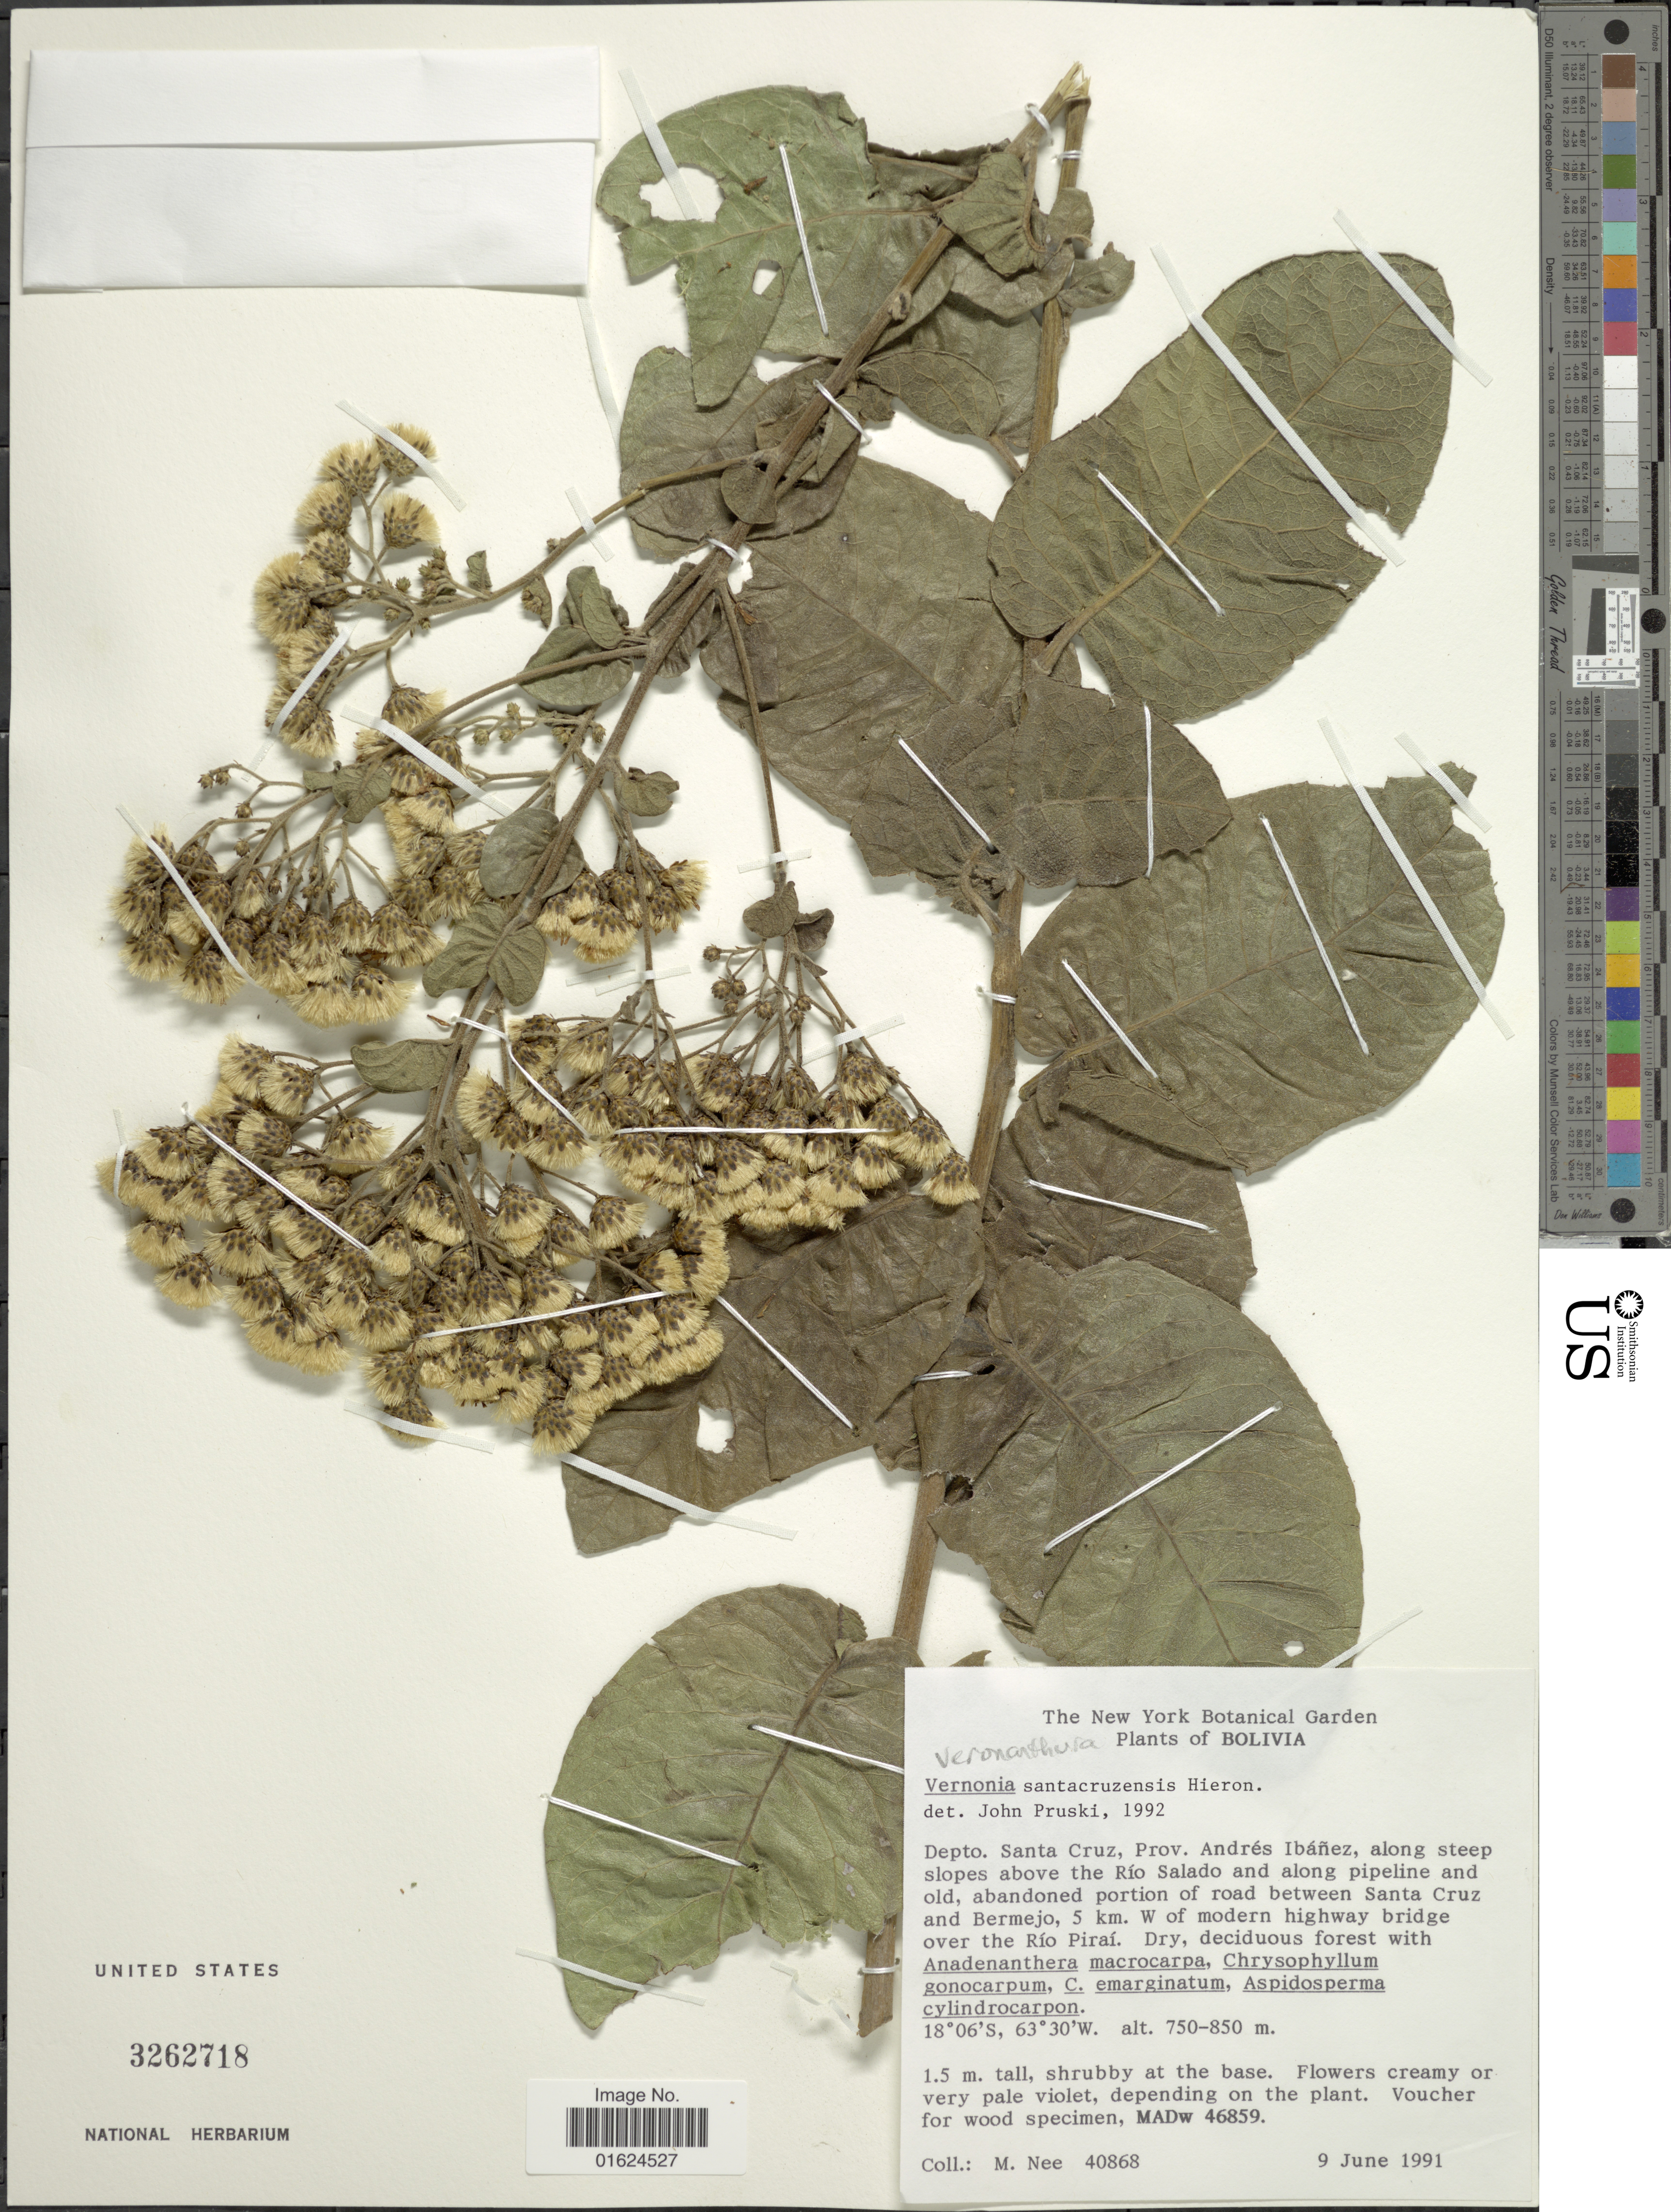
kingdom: Plantae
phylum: Tracheophyta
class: Magnoliopsida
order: Asterales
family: Asteraceae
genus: Vernonanthura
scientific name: Vernonanthura santacruzensis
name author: (Hieron.) H. Rob.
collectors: M. Nee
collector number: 40868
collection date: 1991-06-09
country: Bolivia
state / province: Santa Cruz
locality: Depto Santa Cruz, Prov. Andrés Ibáñez, along steep slopes above the Río Salado and along pipeline and old, abandoned portion of road between Santa Cruz and Bermejo, 5 km W of modern highway bridge over the Río Piraí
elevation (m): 750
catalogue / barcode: US 3262718